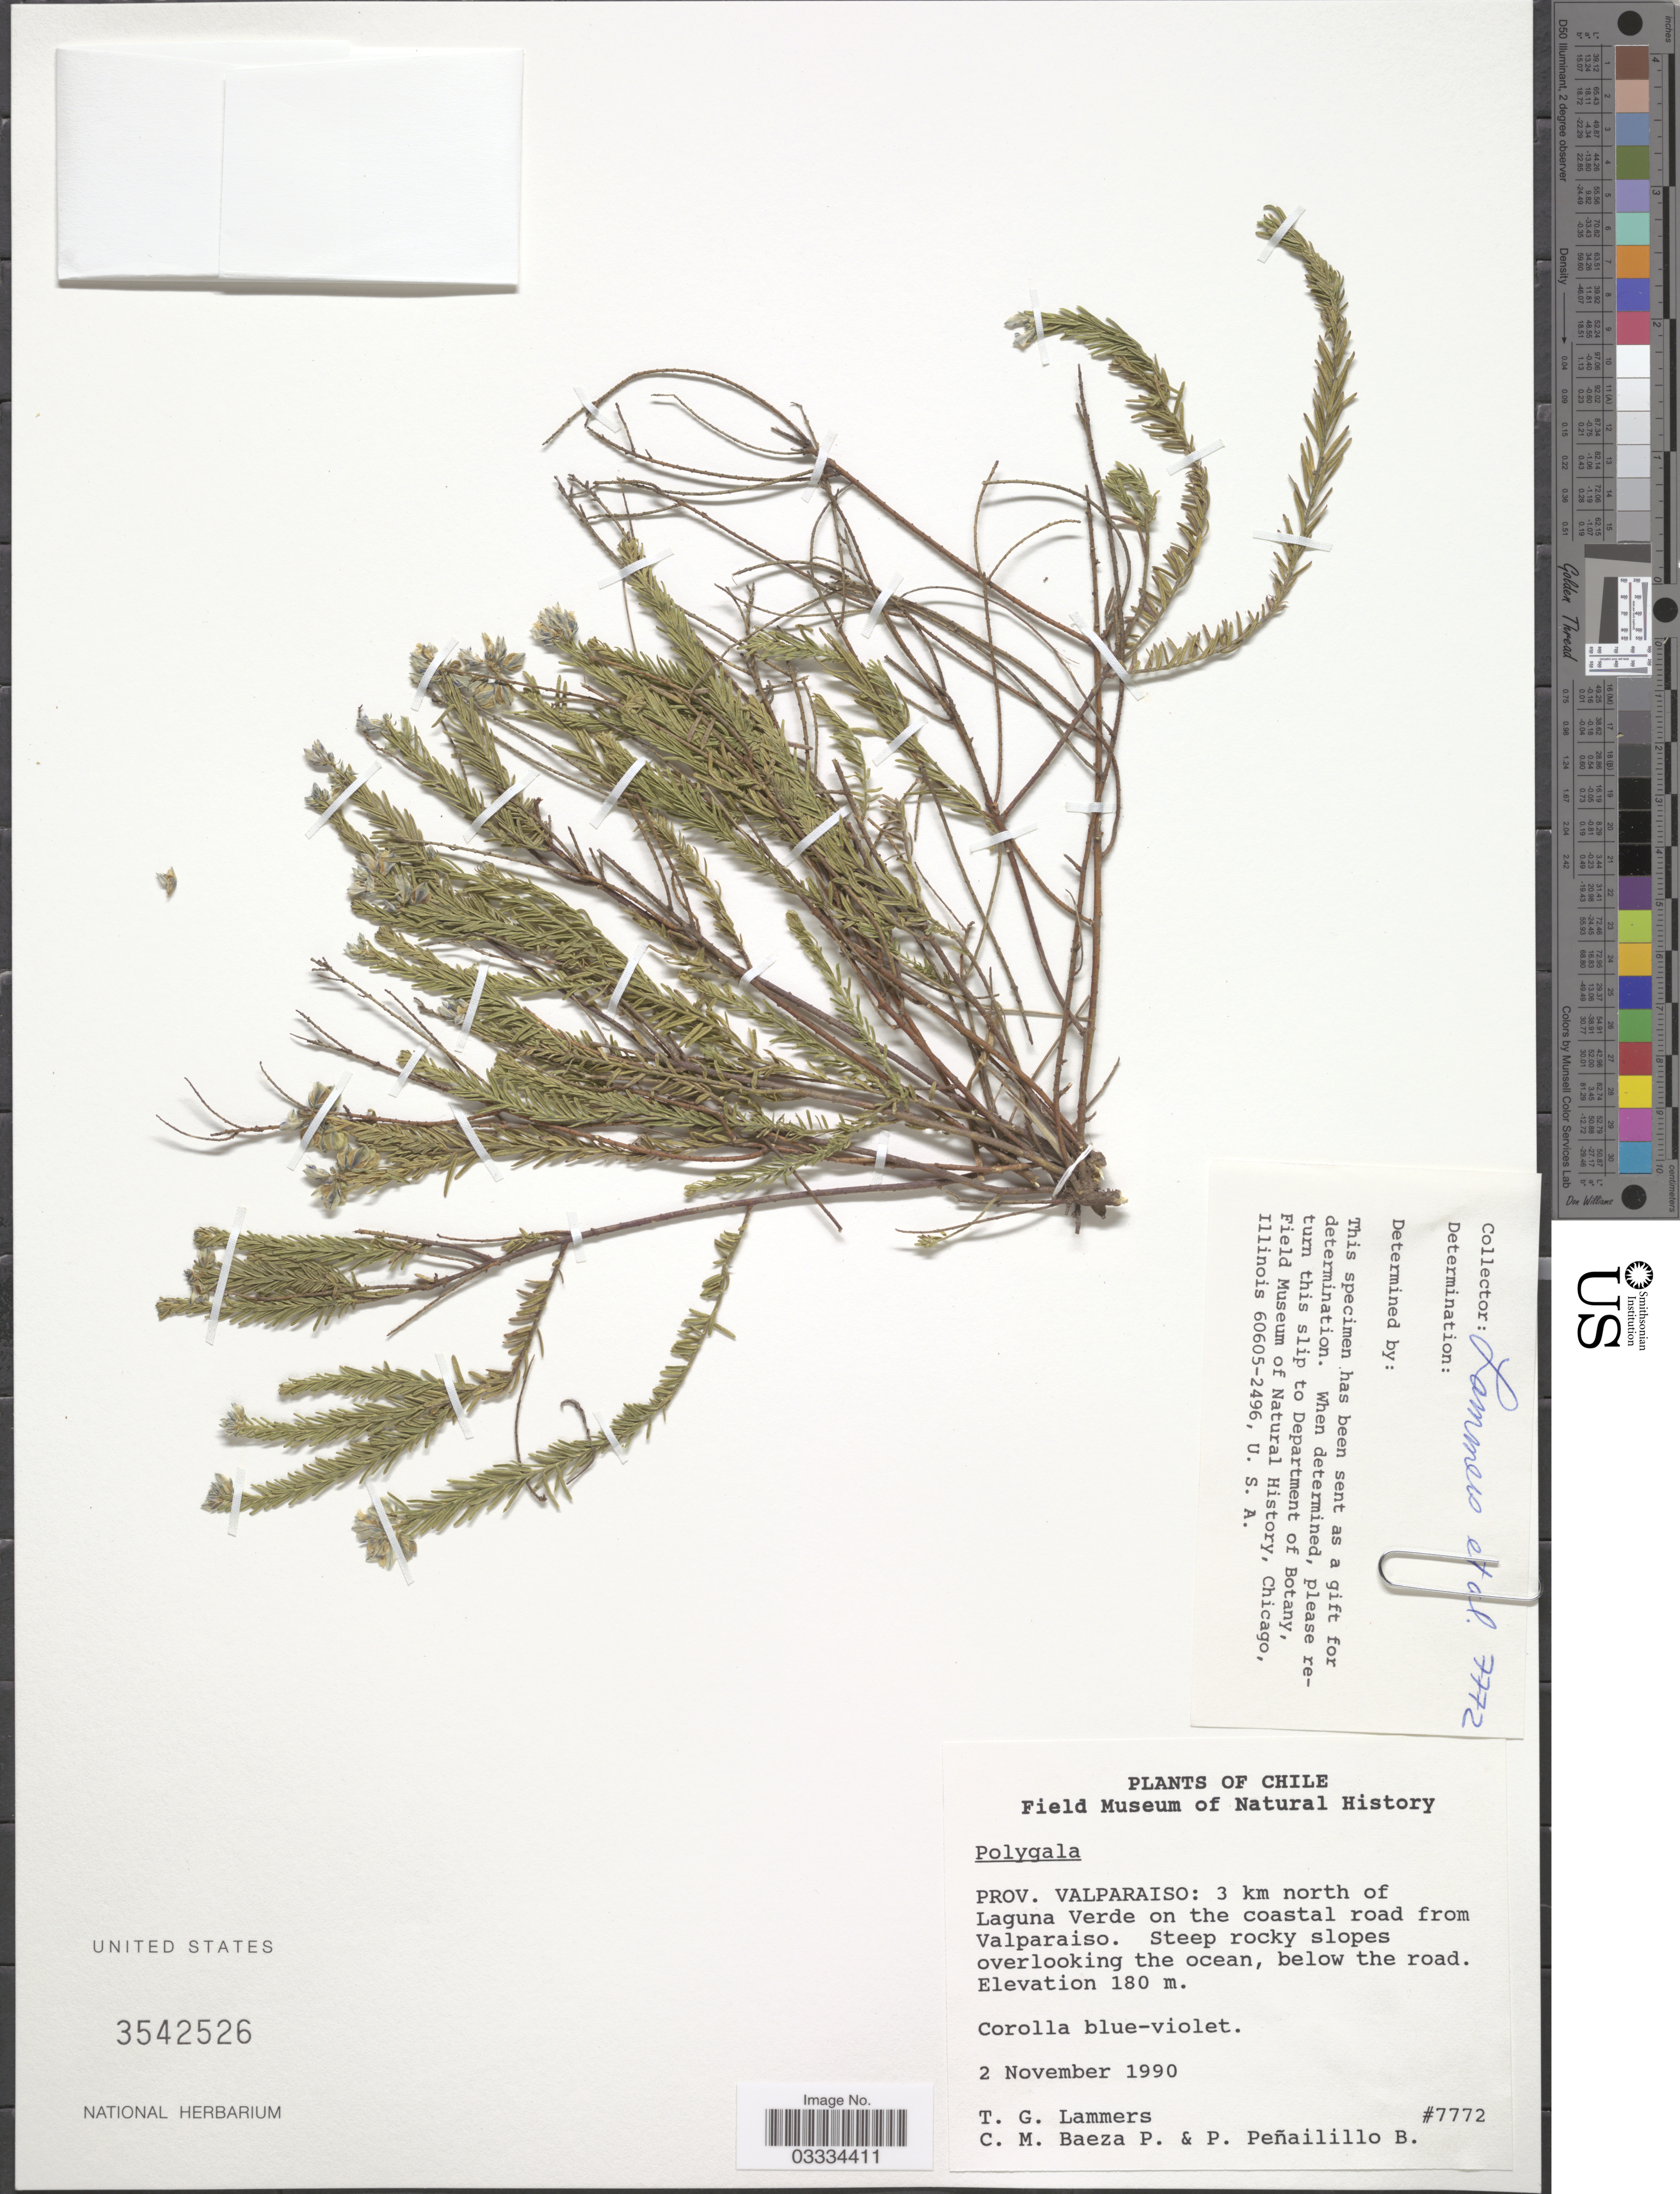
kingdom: Plantae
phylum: Tracheophyta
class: Magnoliopsida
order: Fabales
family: Polygalaceae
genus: Polygala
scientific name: Polygala sp.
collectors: T. Lammers, C. Baeza & P. Peñailillo B.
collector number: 7772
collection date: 1990-11-02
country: Chile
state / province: Valparaíso (V)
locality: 3 km north of Lagun Verde on the coastal road from Valparaiso.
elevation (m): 180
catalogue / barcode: US 3542526